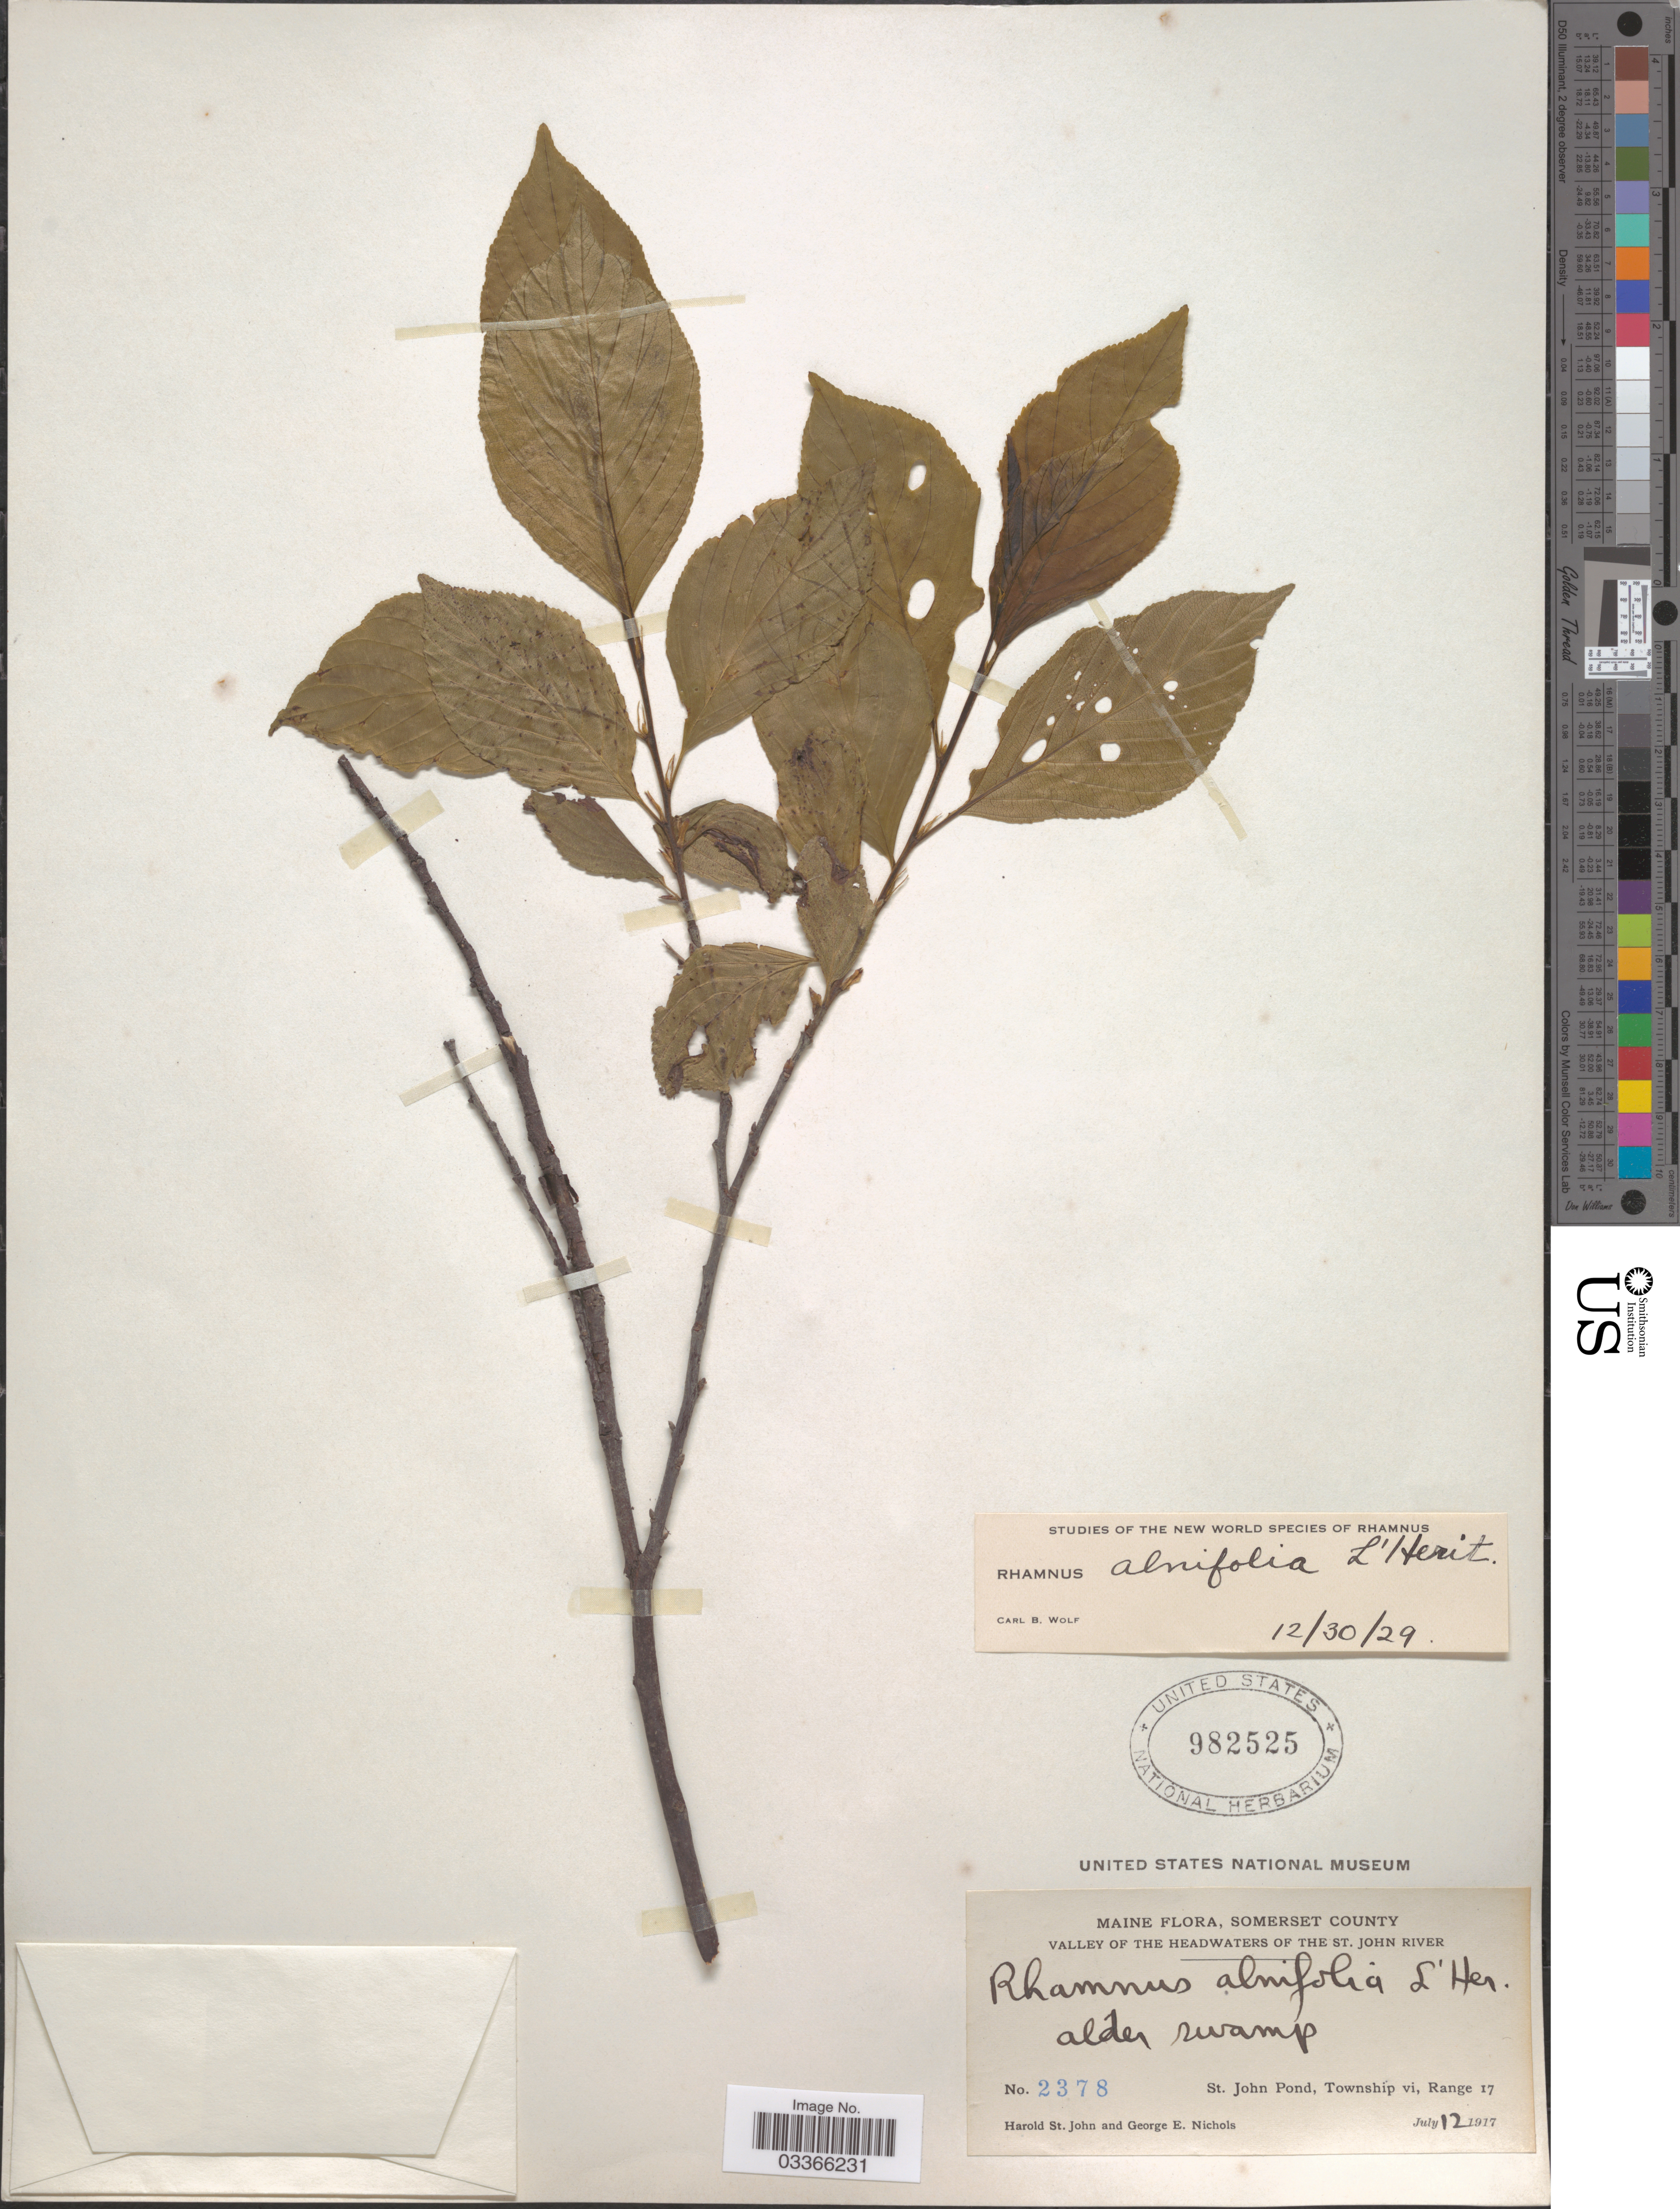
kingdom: Plantae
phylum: Tracheophyta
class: Magnoliopsida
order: Rosales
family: Rhamnaceae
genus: Rhamnus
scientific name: Rhamnus alnifolia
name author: L'Hér.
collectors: H. St. John & G. E. Nichols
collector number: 2378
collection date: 1917-07-12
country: United States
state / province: Maine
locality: Somerset County, Valley of the Headwaters of the St. John River, St. John Pond, Township vi, Range 17.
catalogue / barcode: US 982525